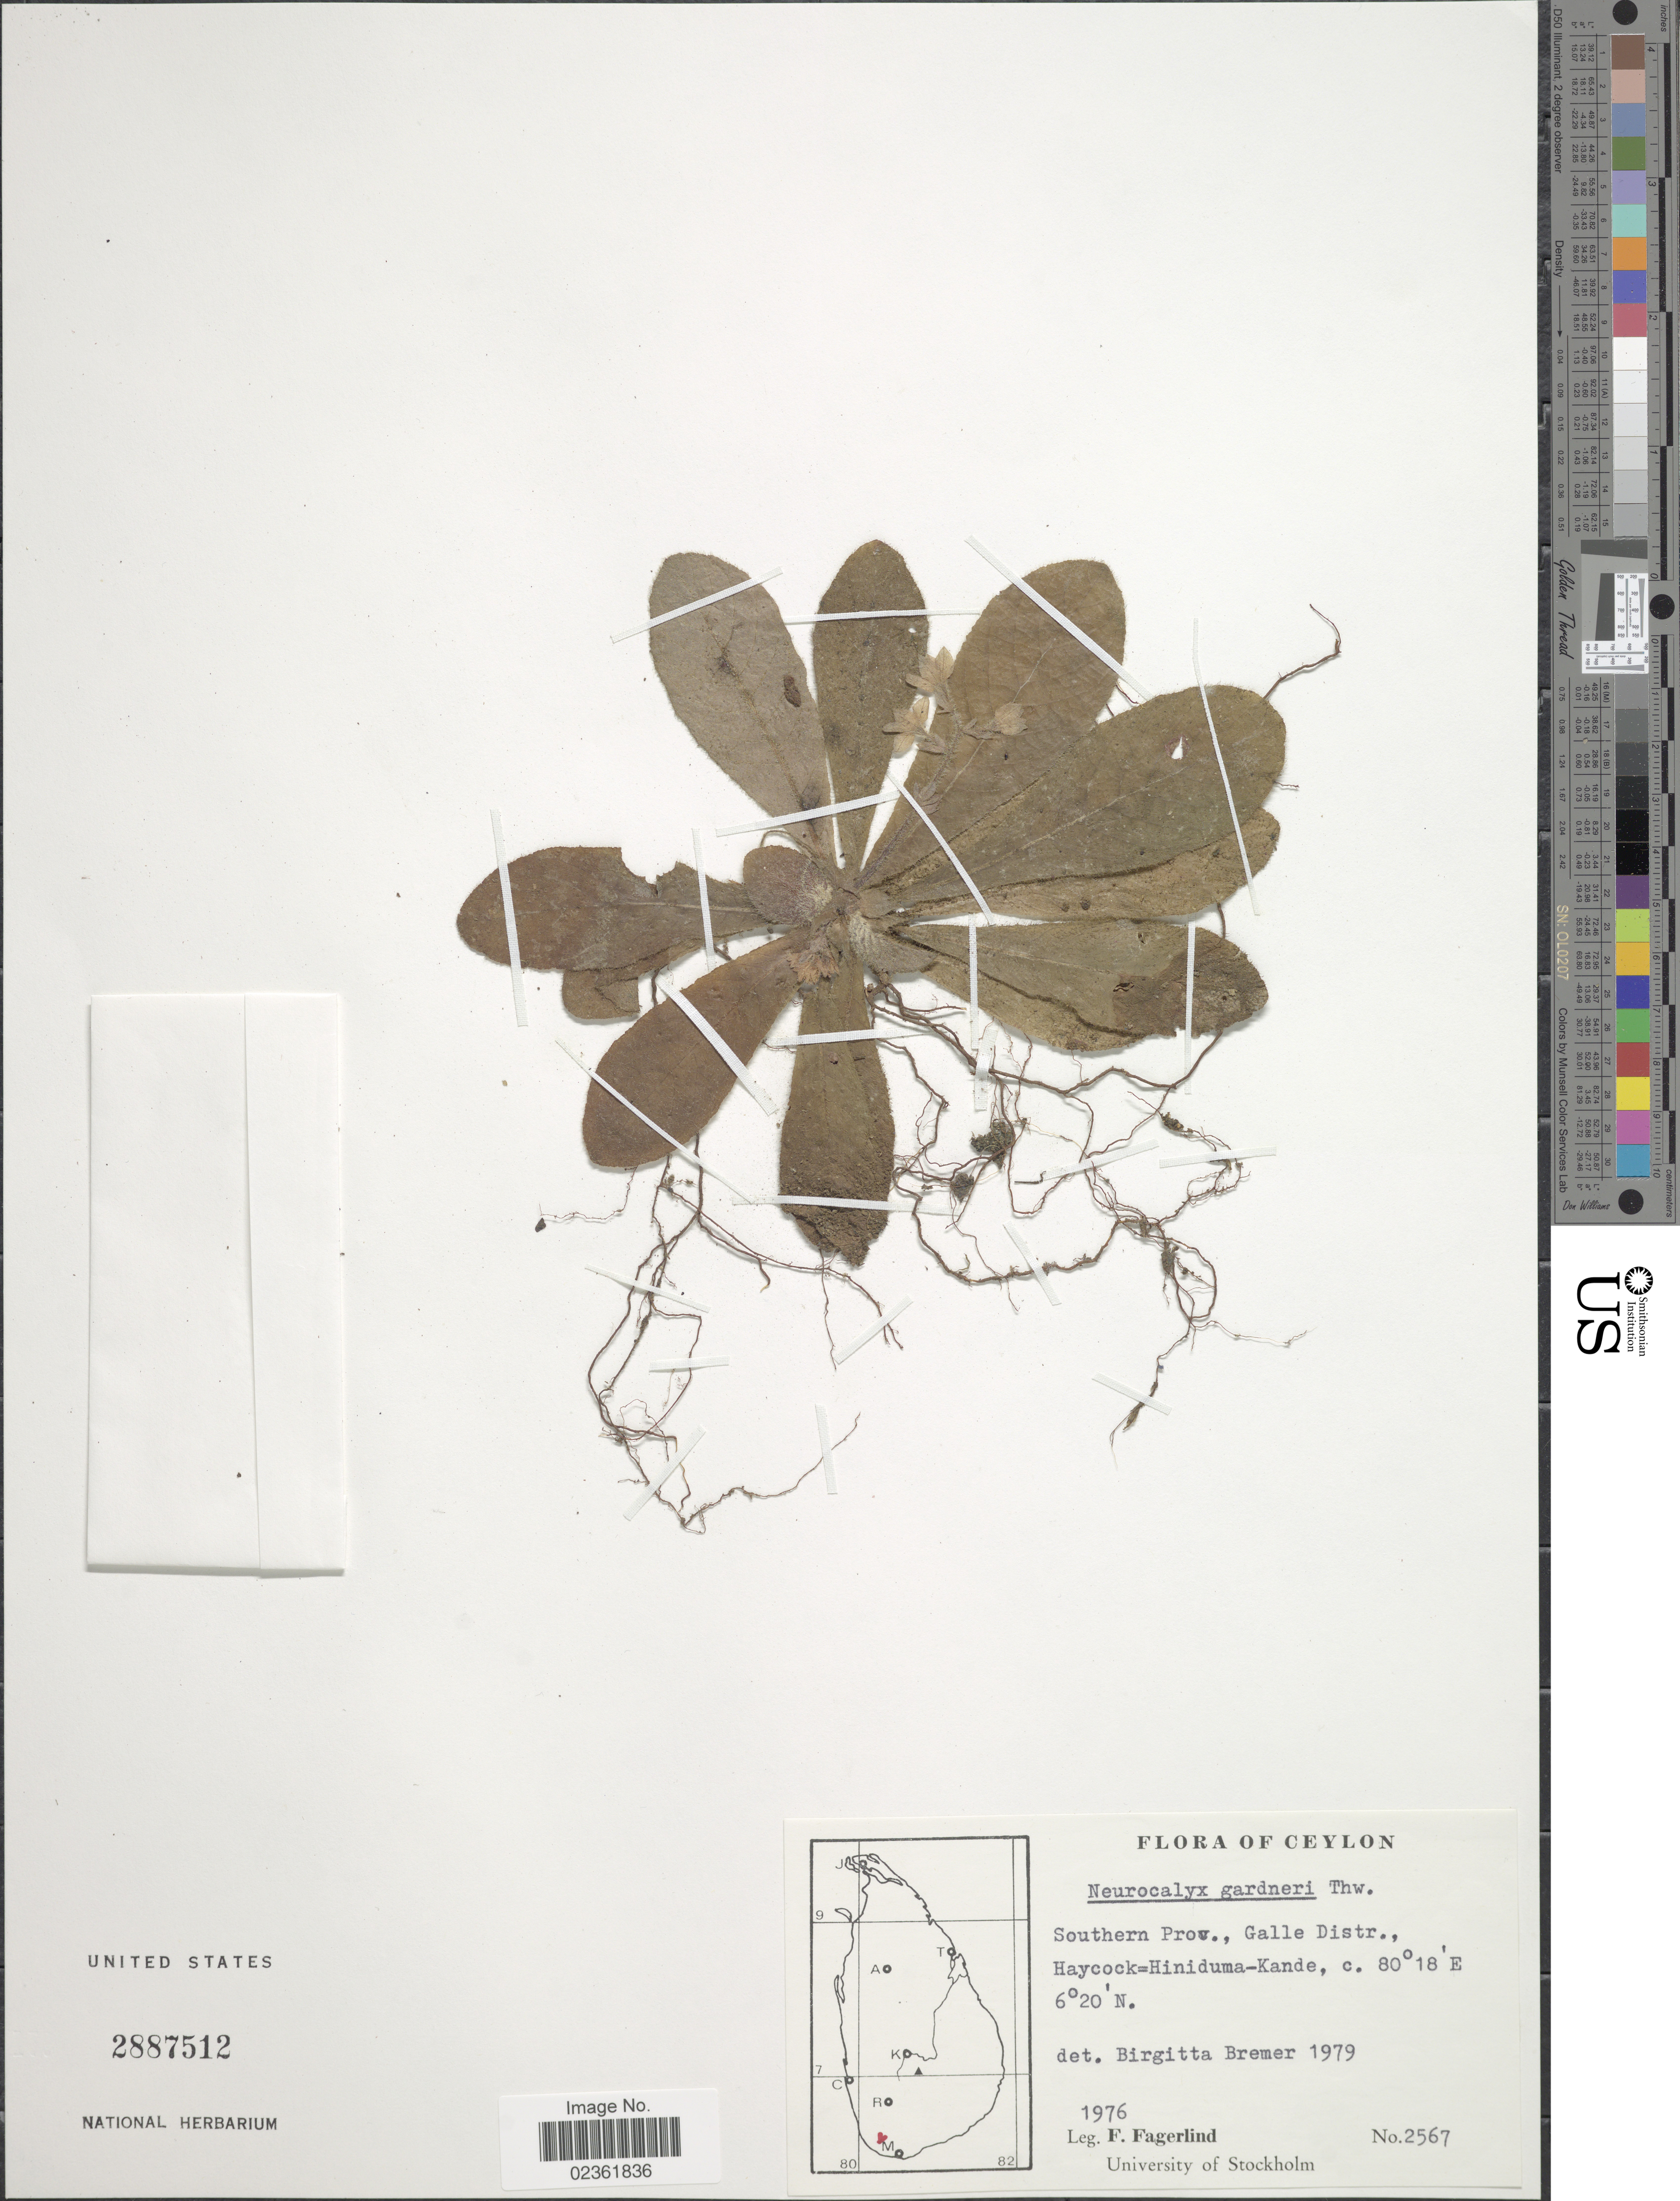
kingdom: Plantae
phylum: Tracheophyta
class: Magnoliopsida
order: Gentianales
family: Rubiaceae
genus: Neurocalyx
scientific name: Neurocalyx gardneri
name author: Thwaites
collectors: F. Fagerlind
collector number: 2567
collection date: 1976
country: Sri Lanka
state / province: Southern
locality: Ceylon, Galle Distr., Haycock-Hiniduma-Kande.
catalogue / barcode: US 2887512